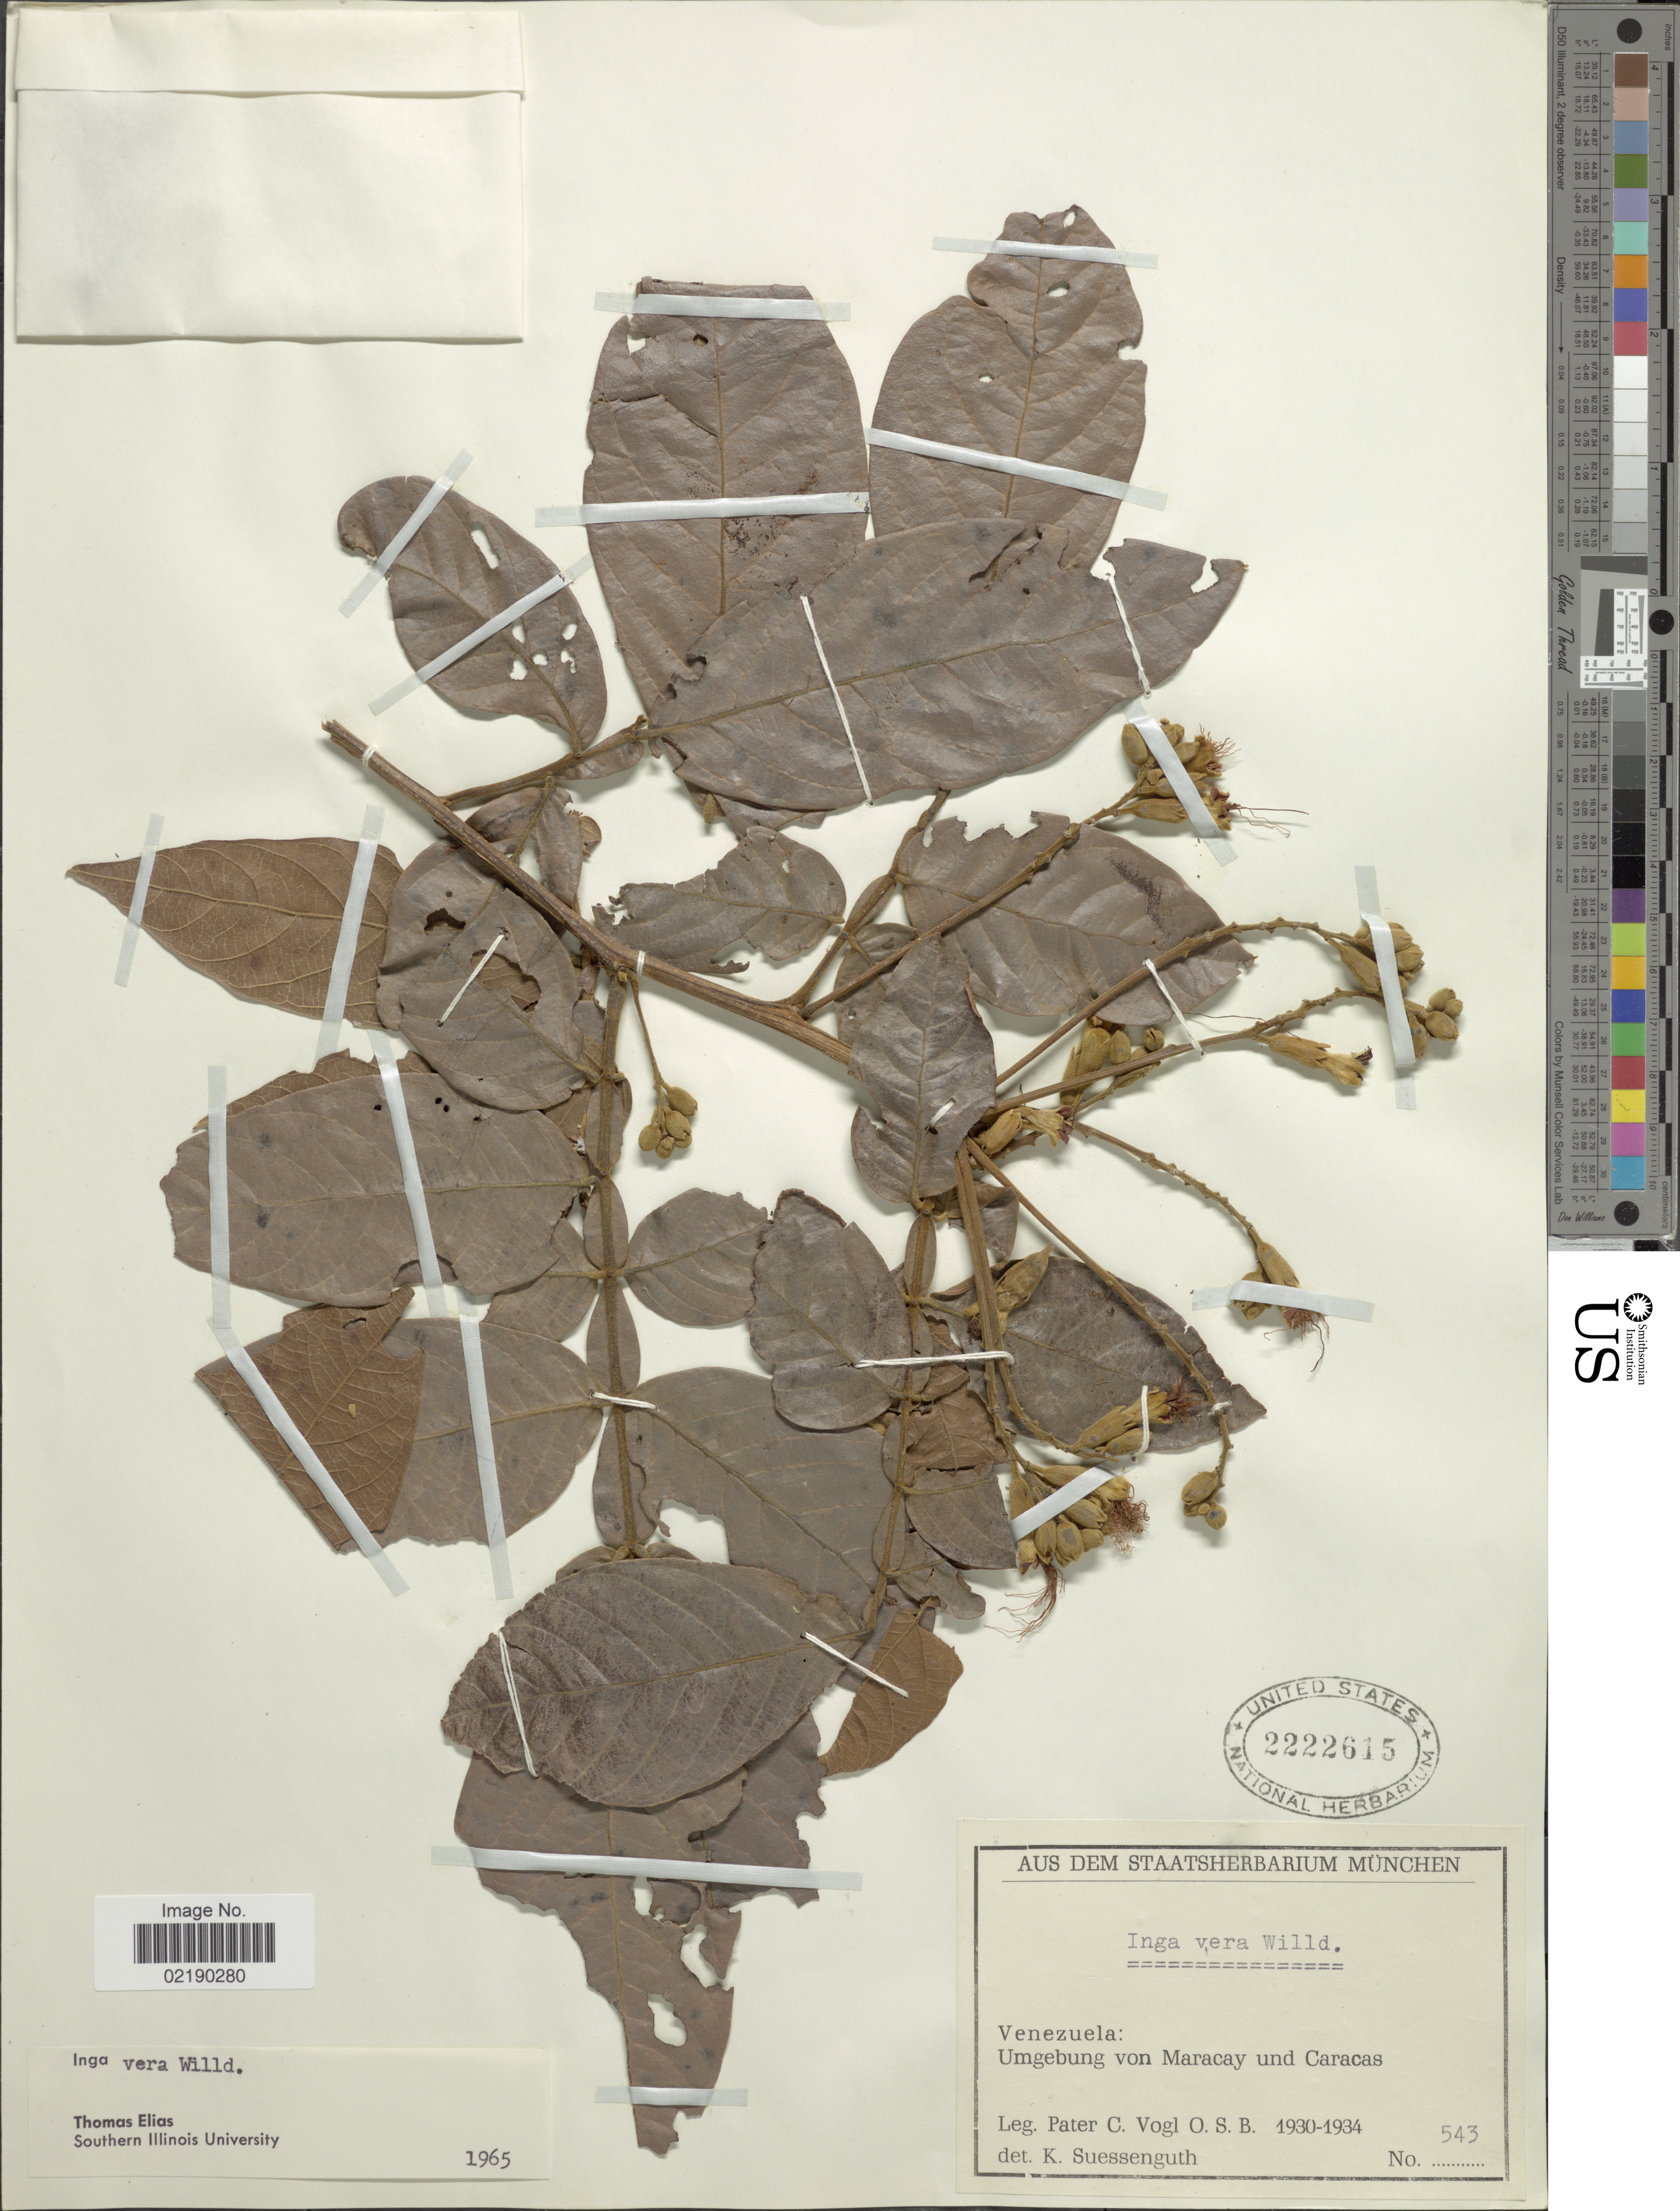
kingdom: Plantae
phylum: Tracheophyta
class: Magnoliopsida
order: Fabales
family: Fabaceae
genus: Inga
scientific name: Inga vera subsp. vera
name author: Willd.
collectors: P. C. Vogl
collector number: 543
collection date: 1930/1934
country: Venezuela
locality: Umgebung von Maracay und Caracas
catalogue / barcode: US 2222615